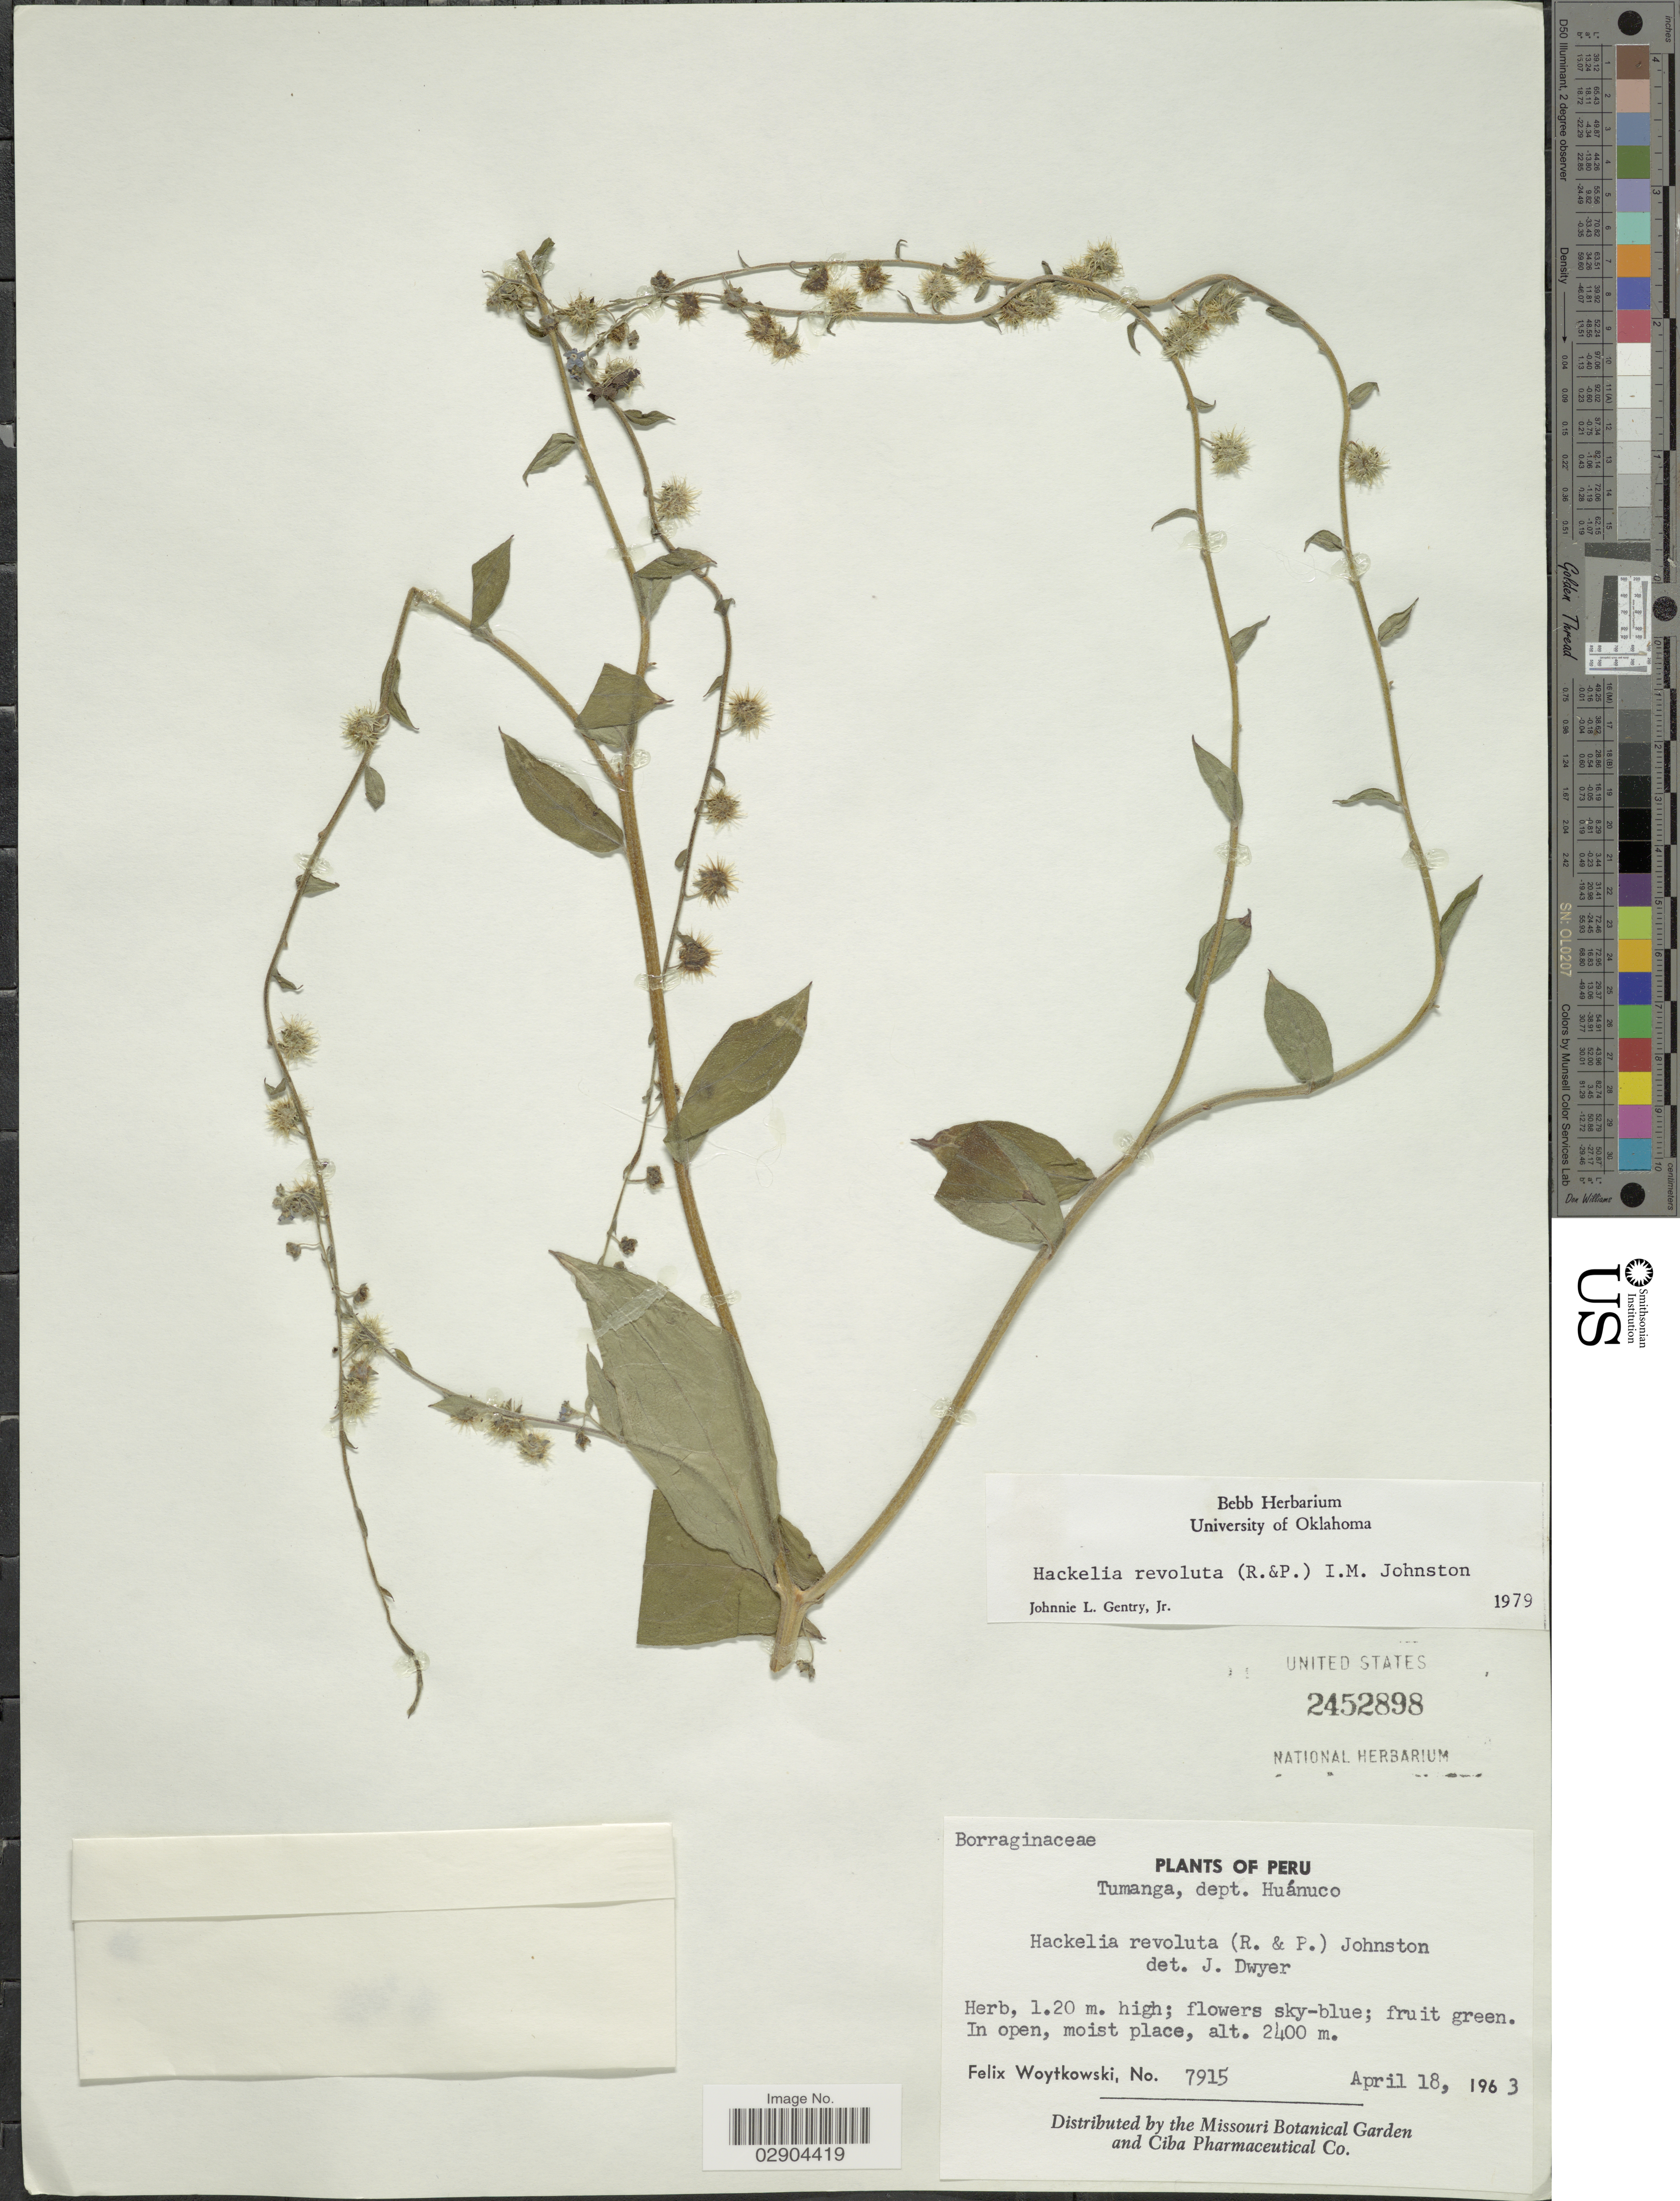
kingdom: Plantae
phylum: Tracheophyta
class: Magnoliopsida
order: Boraginales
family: Boraginaceae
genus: Hackelia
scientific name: Hackelia revoluta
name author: (Ruiz & Pav.) I.M. Johnst.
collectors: F. Woytkowski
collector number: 7915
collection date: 1963-04-18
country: Peru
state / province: Huánuco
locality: Tumanga, dept. Huánuco.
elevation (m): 2400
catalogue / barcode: US 2452898